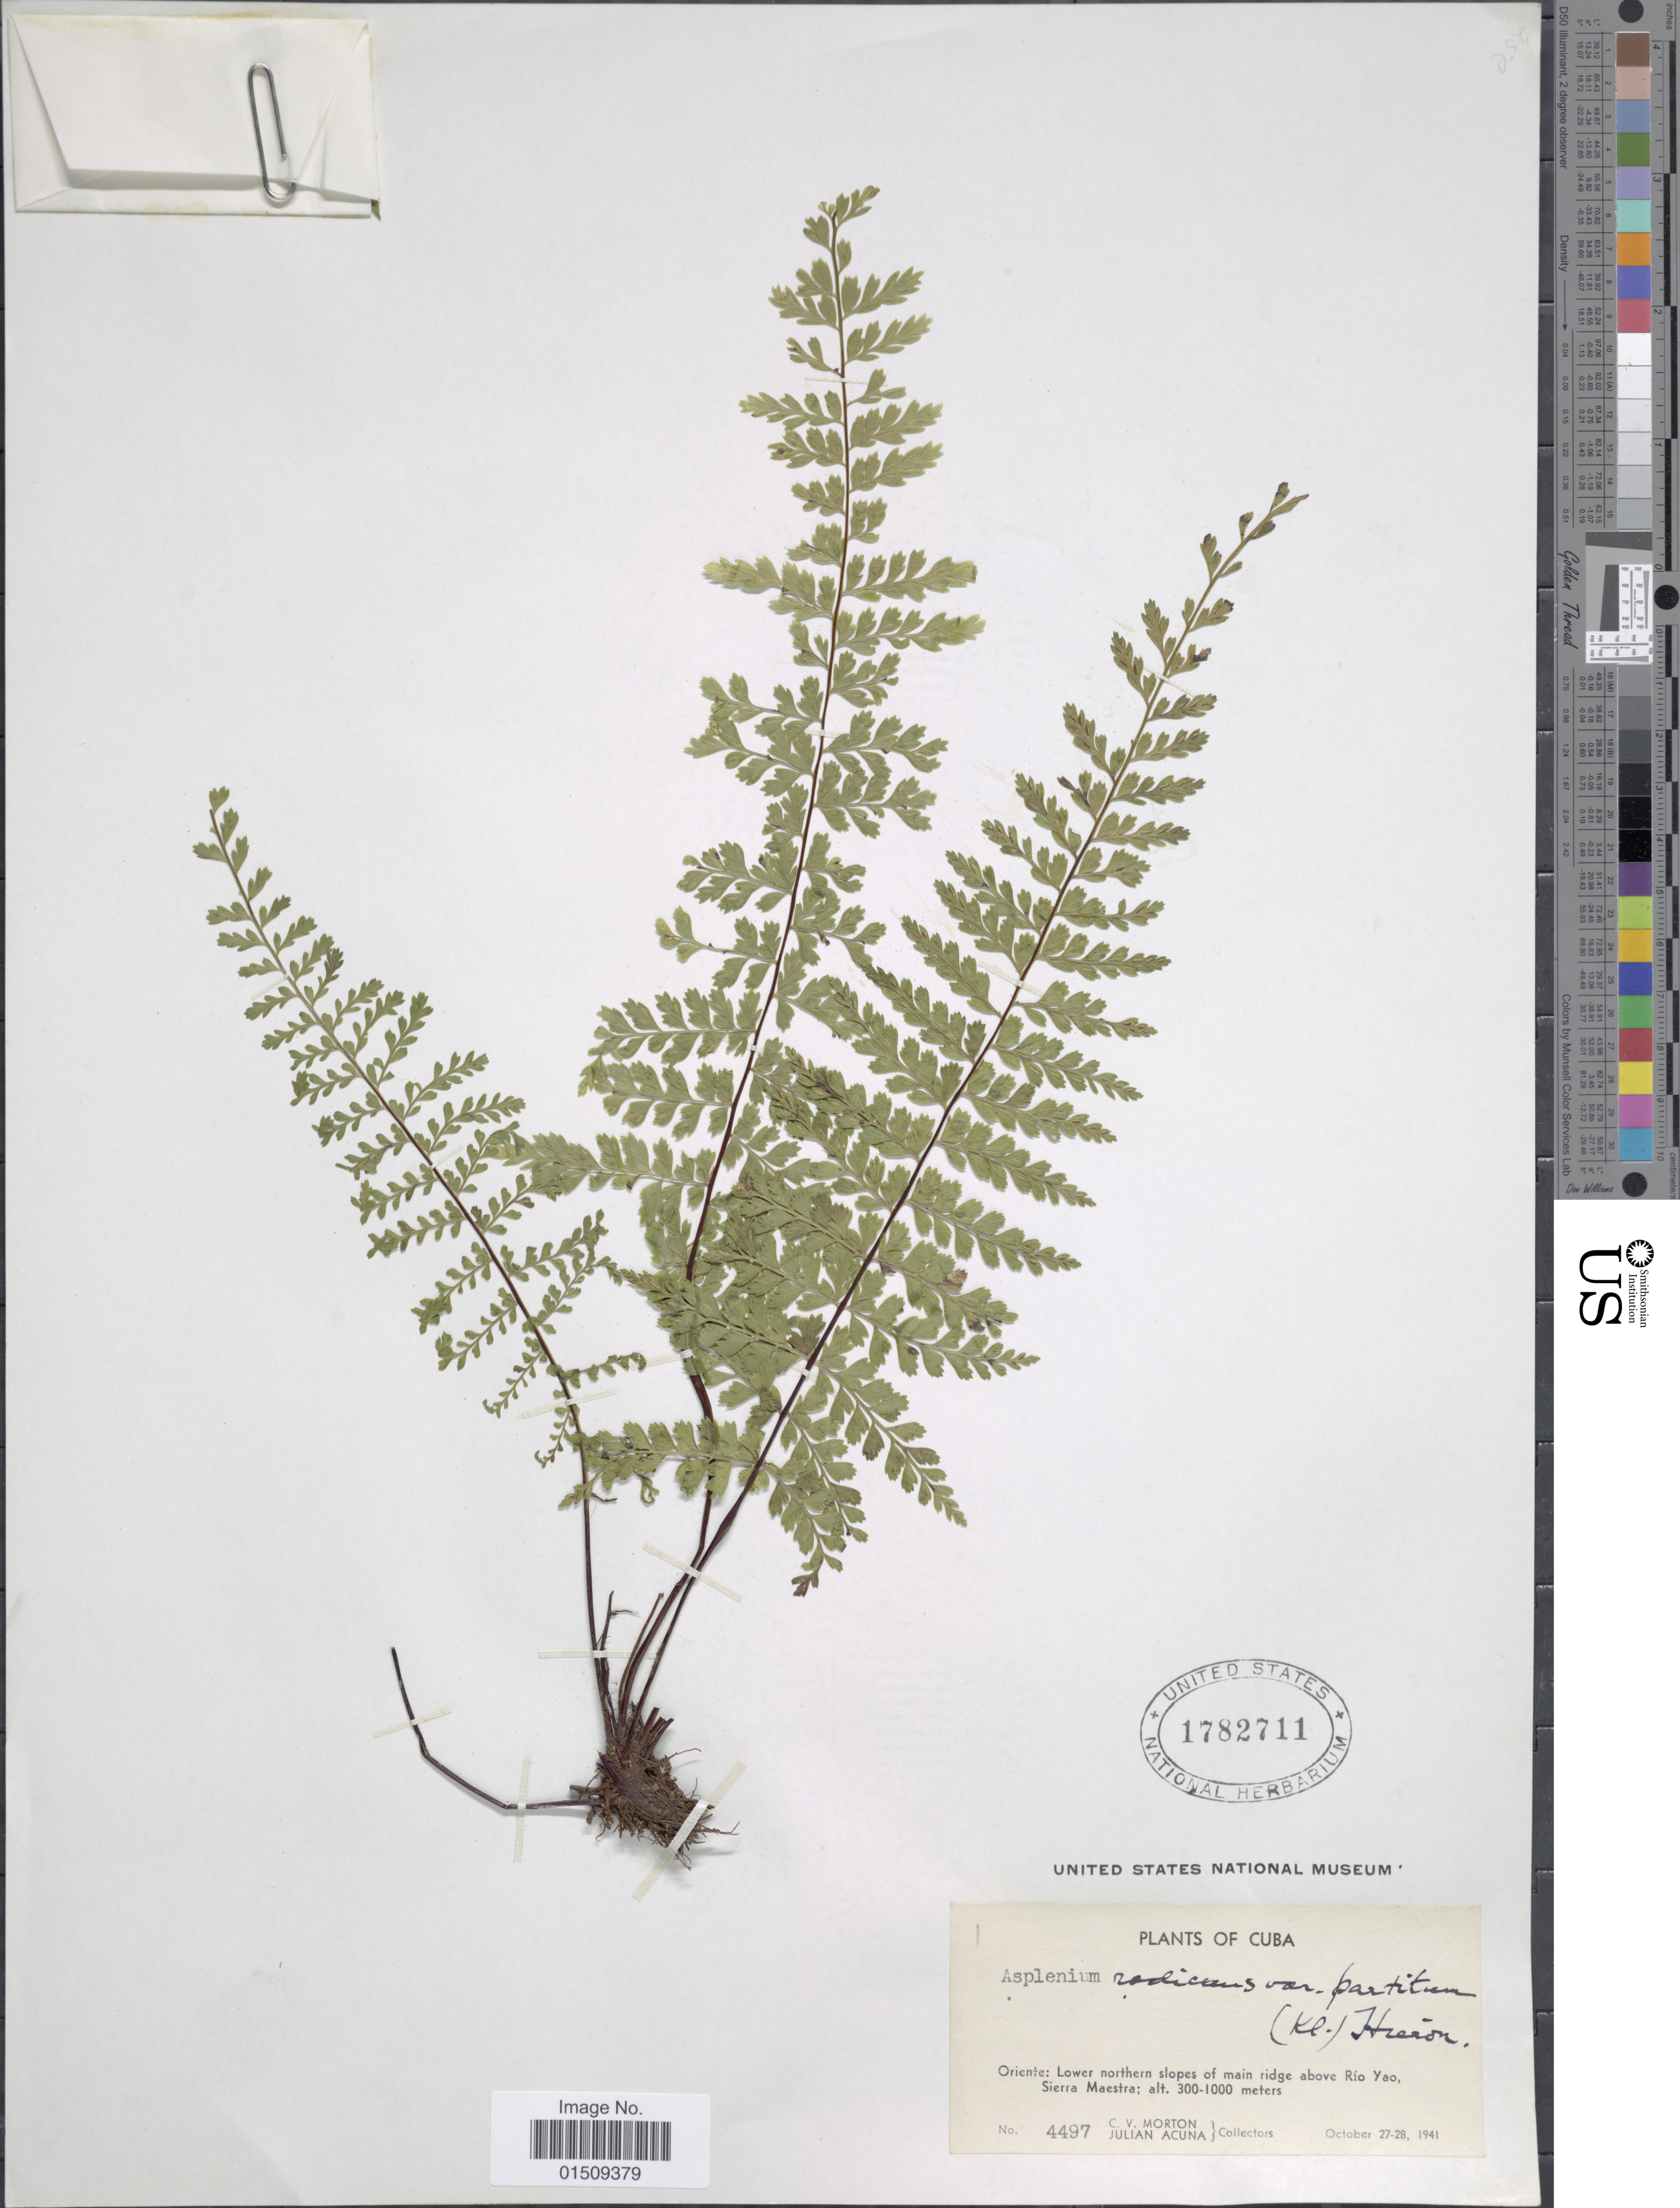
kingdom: Plantae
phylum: Tracheophyta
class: Polypodiopsida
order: Polypodiales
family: Aspleniaceae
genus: Asplenium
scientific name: Asplenium radicans var. partitum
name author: (Klotzsch) Hieron.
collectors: C. V. Morton & J. B. Acuña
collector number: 4497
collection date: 1941-10-17/1941-10-28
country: Cuba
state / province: Oriente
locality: Lower northern slopes of main ridge above Río Yao, Sierra Maestra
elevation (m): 300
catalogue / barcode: US 1782711